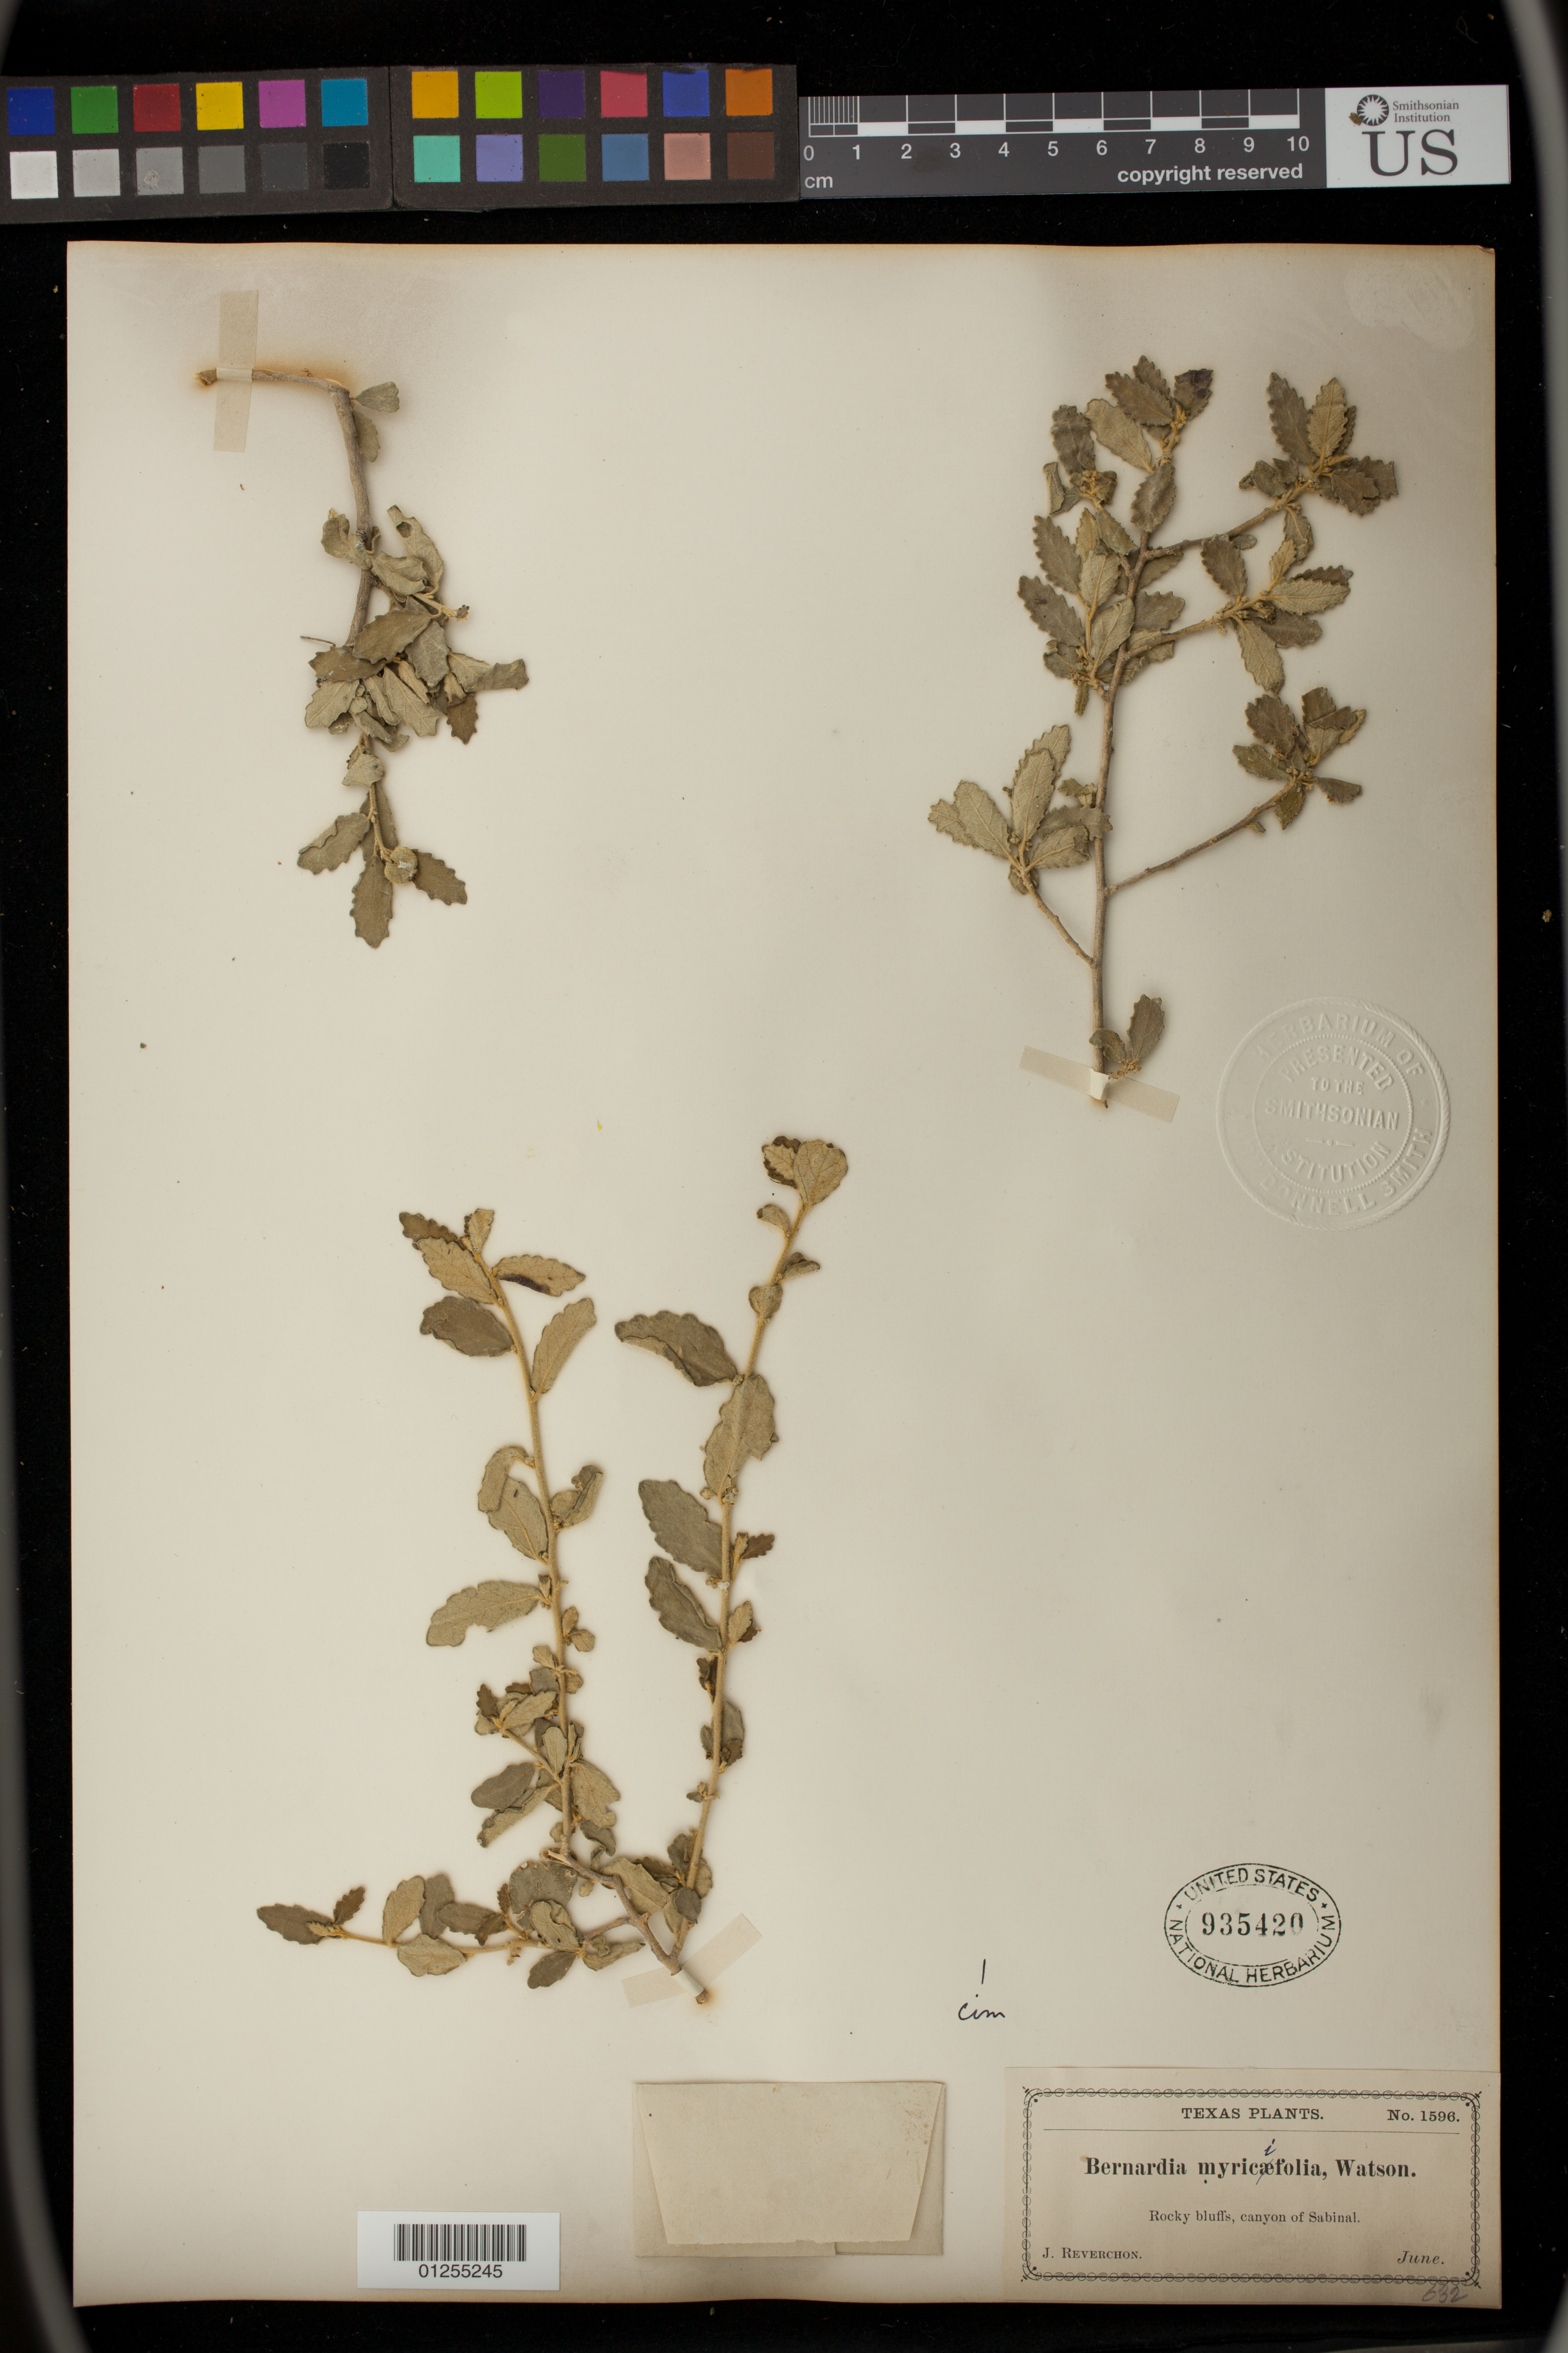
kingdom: Plantae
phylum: Tracheophyta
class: Magnoliopsida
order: Malpighiales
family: Euphorbiaceae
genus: Bernardia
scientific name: Bernardia myricifolia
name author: (Scheele) S. Watson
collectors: J. Reverchon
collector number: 1596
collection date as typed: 06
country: United States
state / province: Texas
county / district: Bandera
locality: Rocky bluffs, canyon of Sabinal.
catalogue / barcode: US 935420